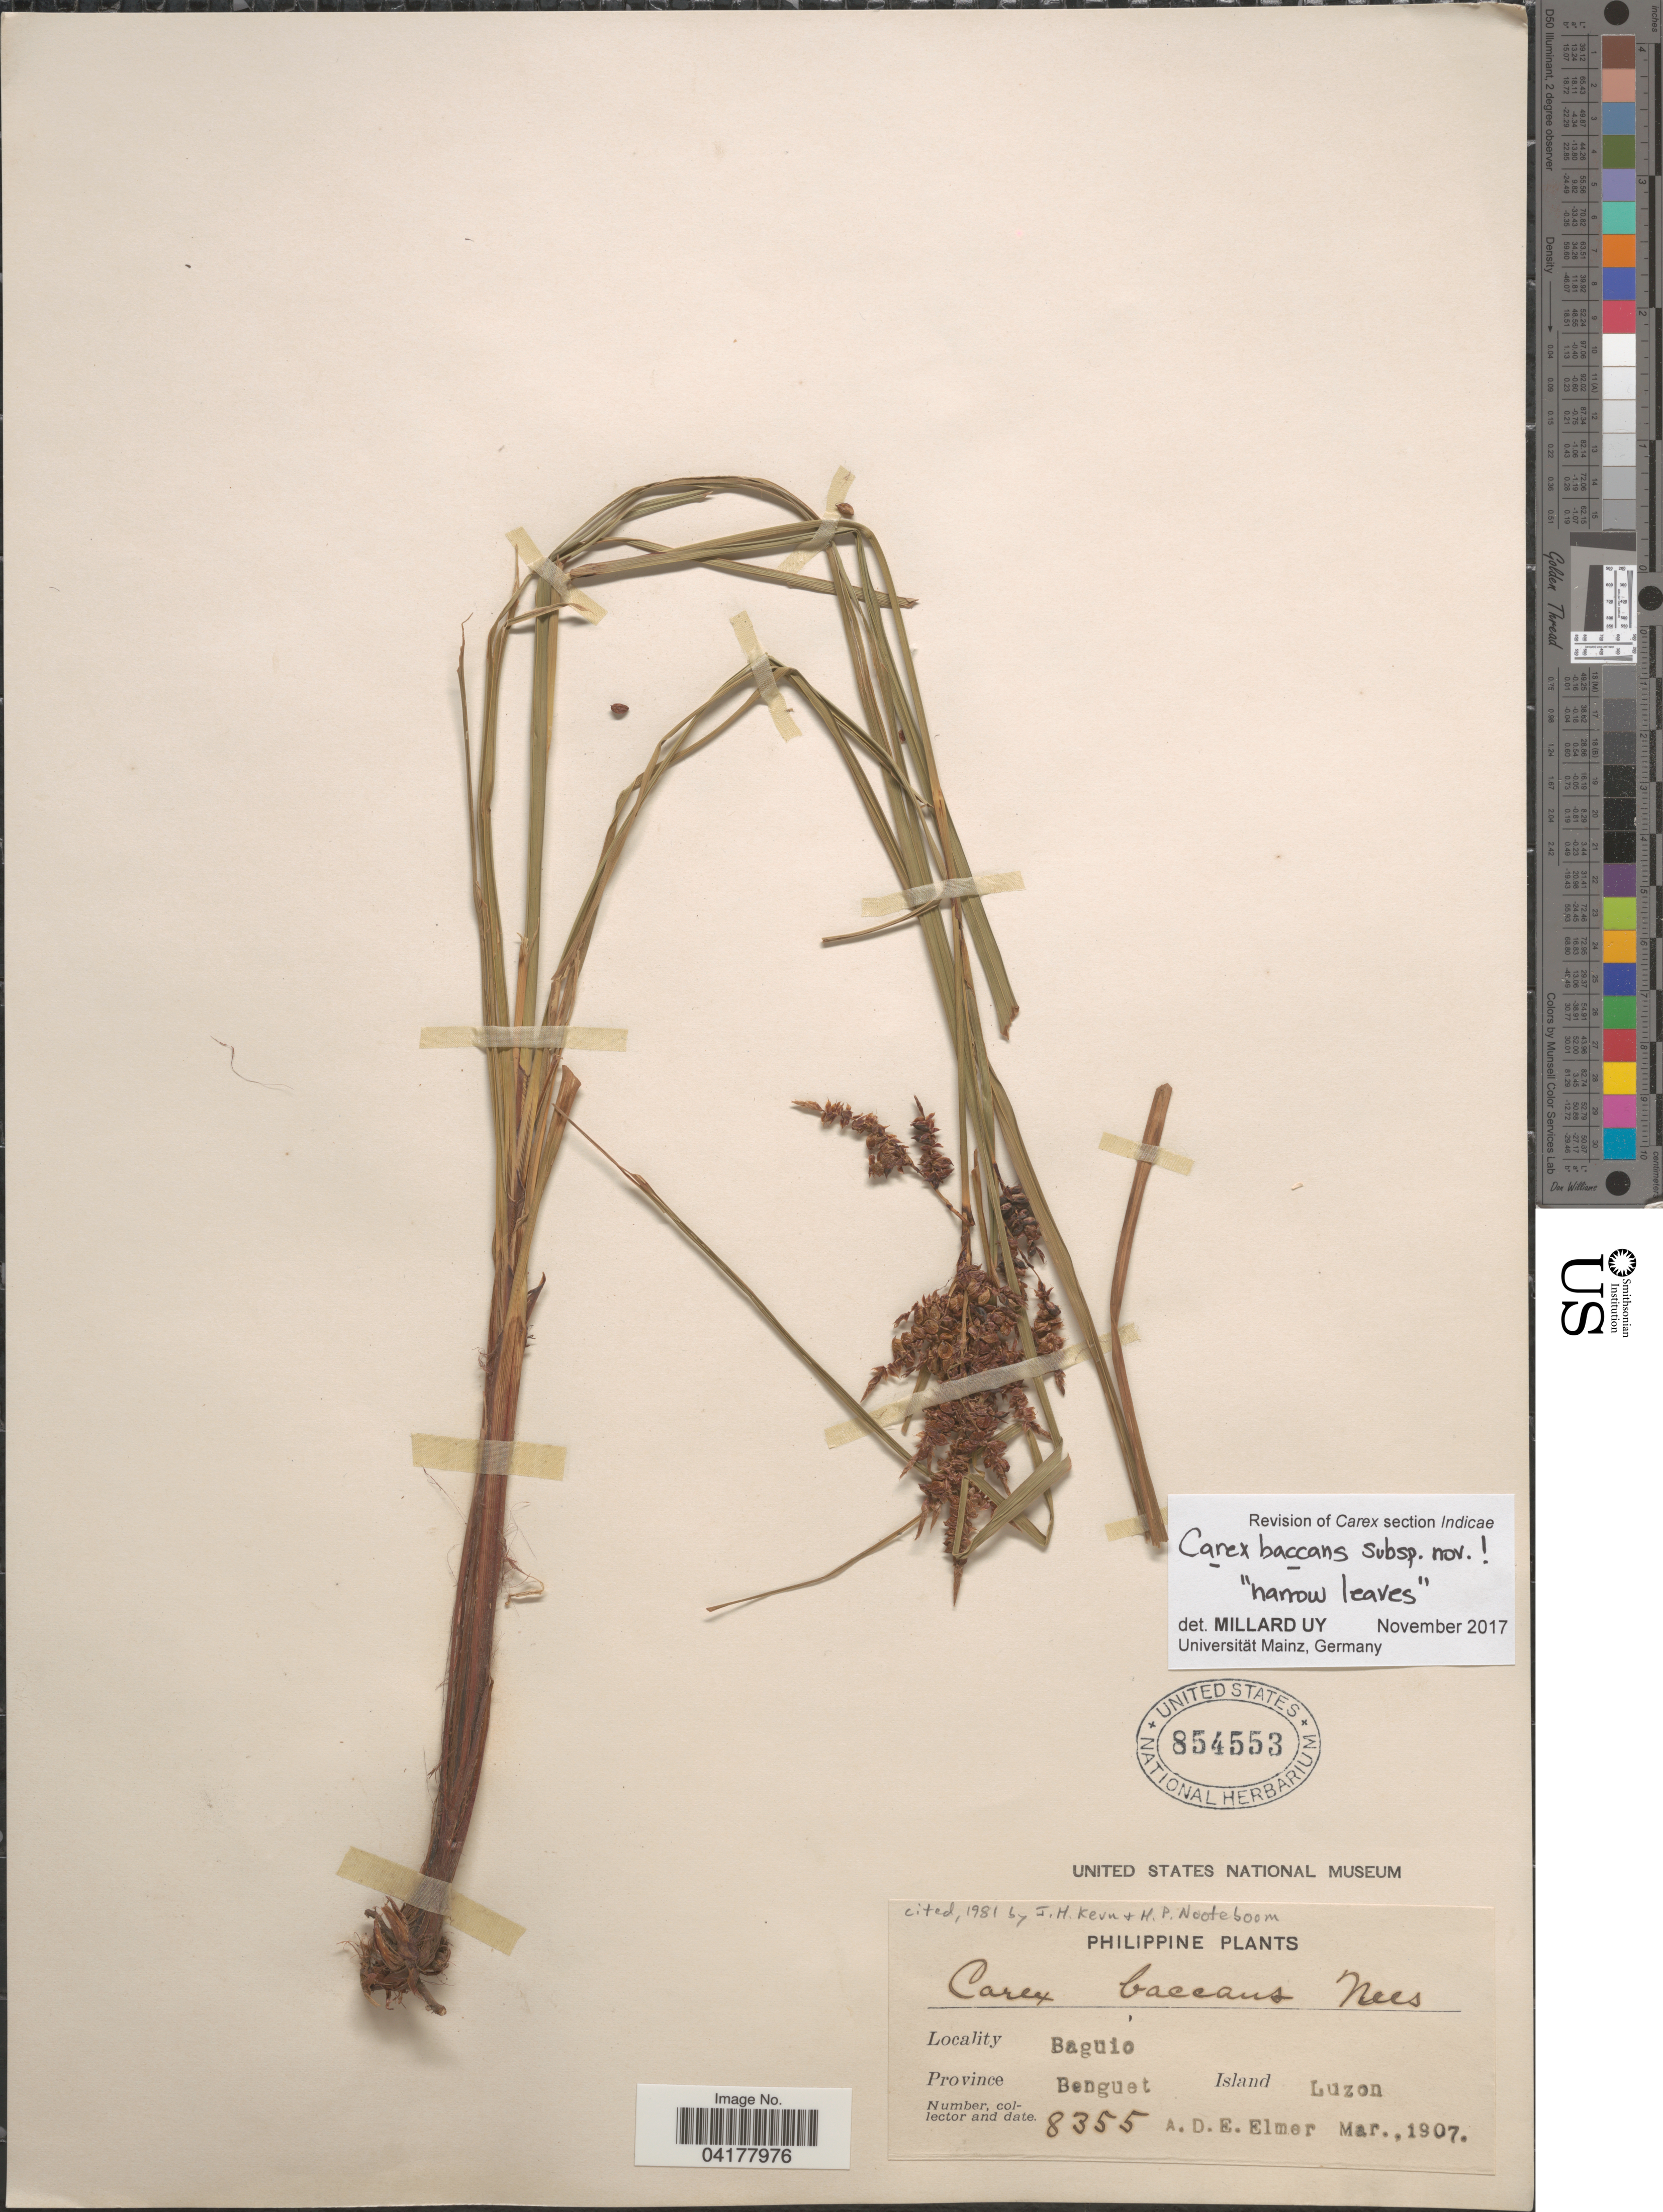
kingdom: Plantae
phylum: Tracheophyta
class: Liliopsida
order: Poales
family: Cyperaceae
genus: Carex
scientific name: Carex baccans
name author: Nees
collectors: A. D. E. Elmer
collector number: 8355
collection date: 1907-03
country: Philippines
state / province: Cordillera (Administrative Region)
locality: Baguio. Province Benguet. Island Luzon.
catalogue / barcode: US 854553